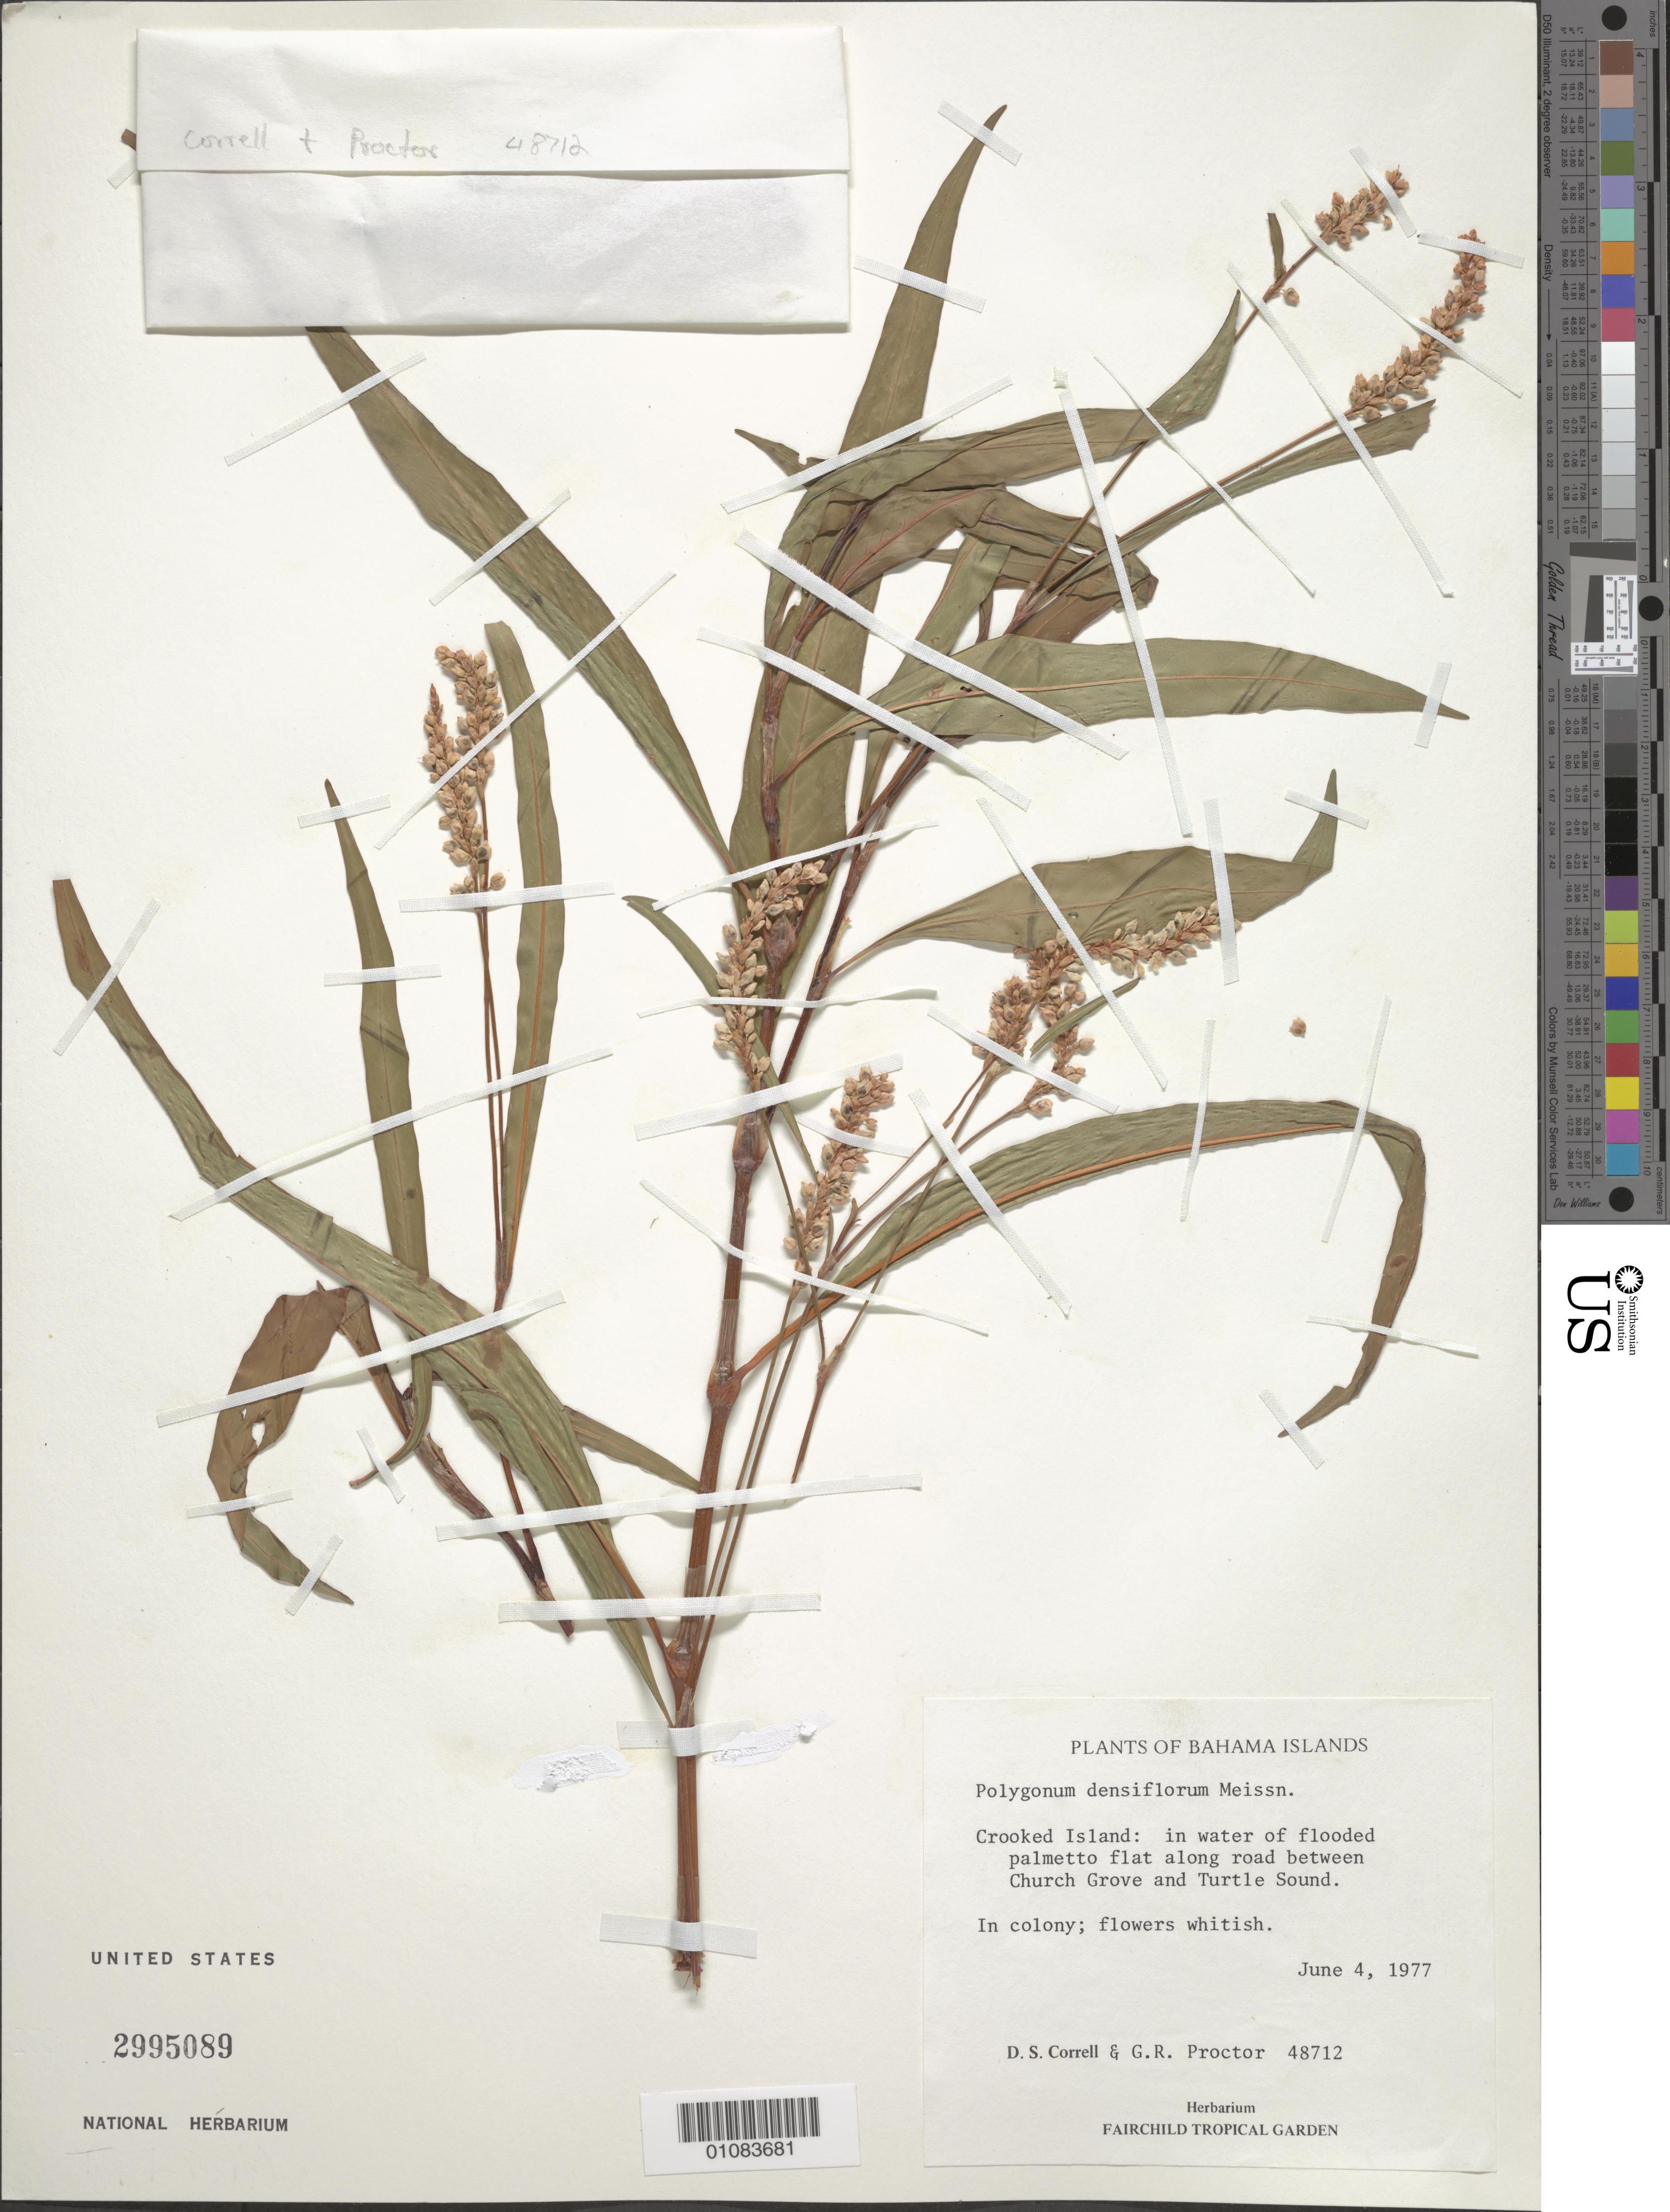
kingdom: Plantae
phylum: Tracheophyta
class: Magnoliopsida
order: Caryophyllales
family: Polygonaceae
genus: Polygonum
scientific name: Polygonum densiflorum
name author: Meisn.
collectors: D. S. Correll & G. R. Proctor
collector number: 48712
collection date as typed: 04 Jun 1977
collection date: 1977-06-04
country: Bahamas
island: Crooked I.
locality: Gooked Island: In water of flooded palmetto flat along road between Church Grove and Turtle Sound.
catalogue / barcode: US 2995089